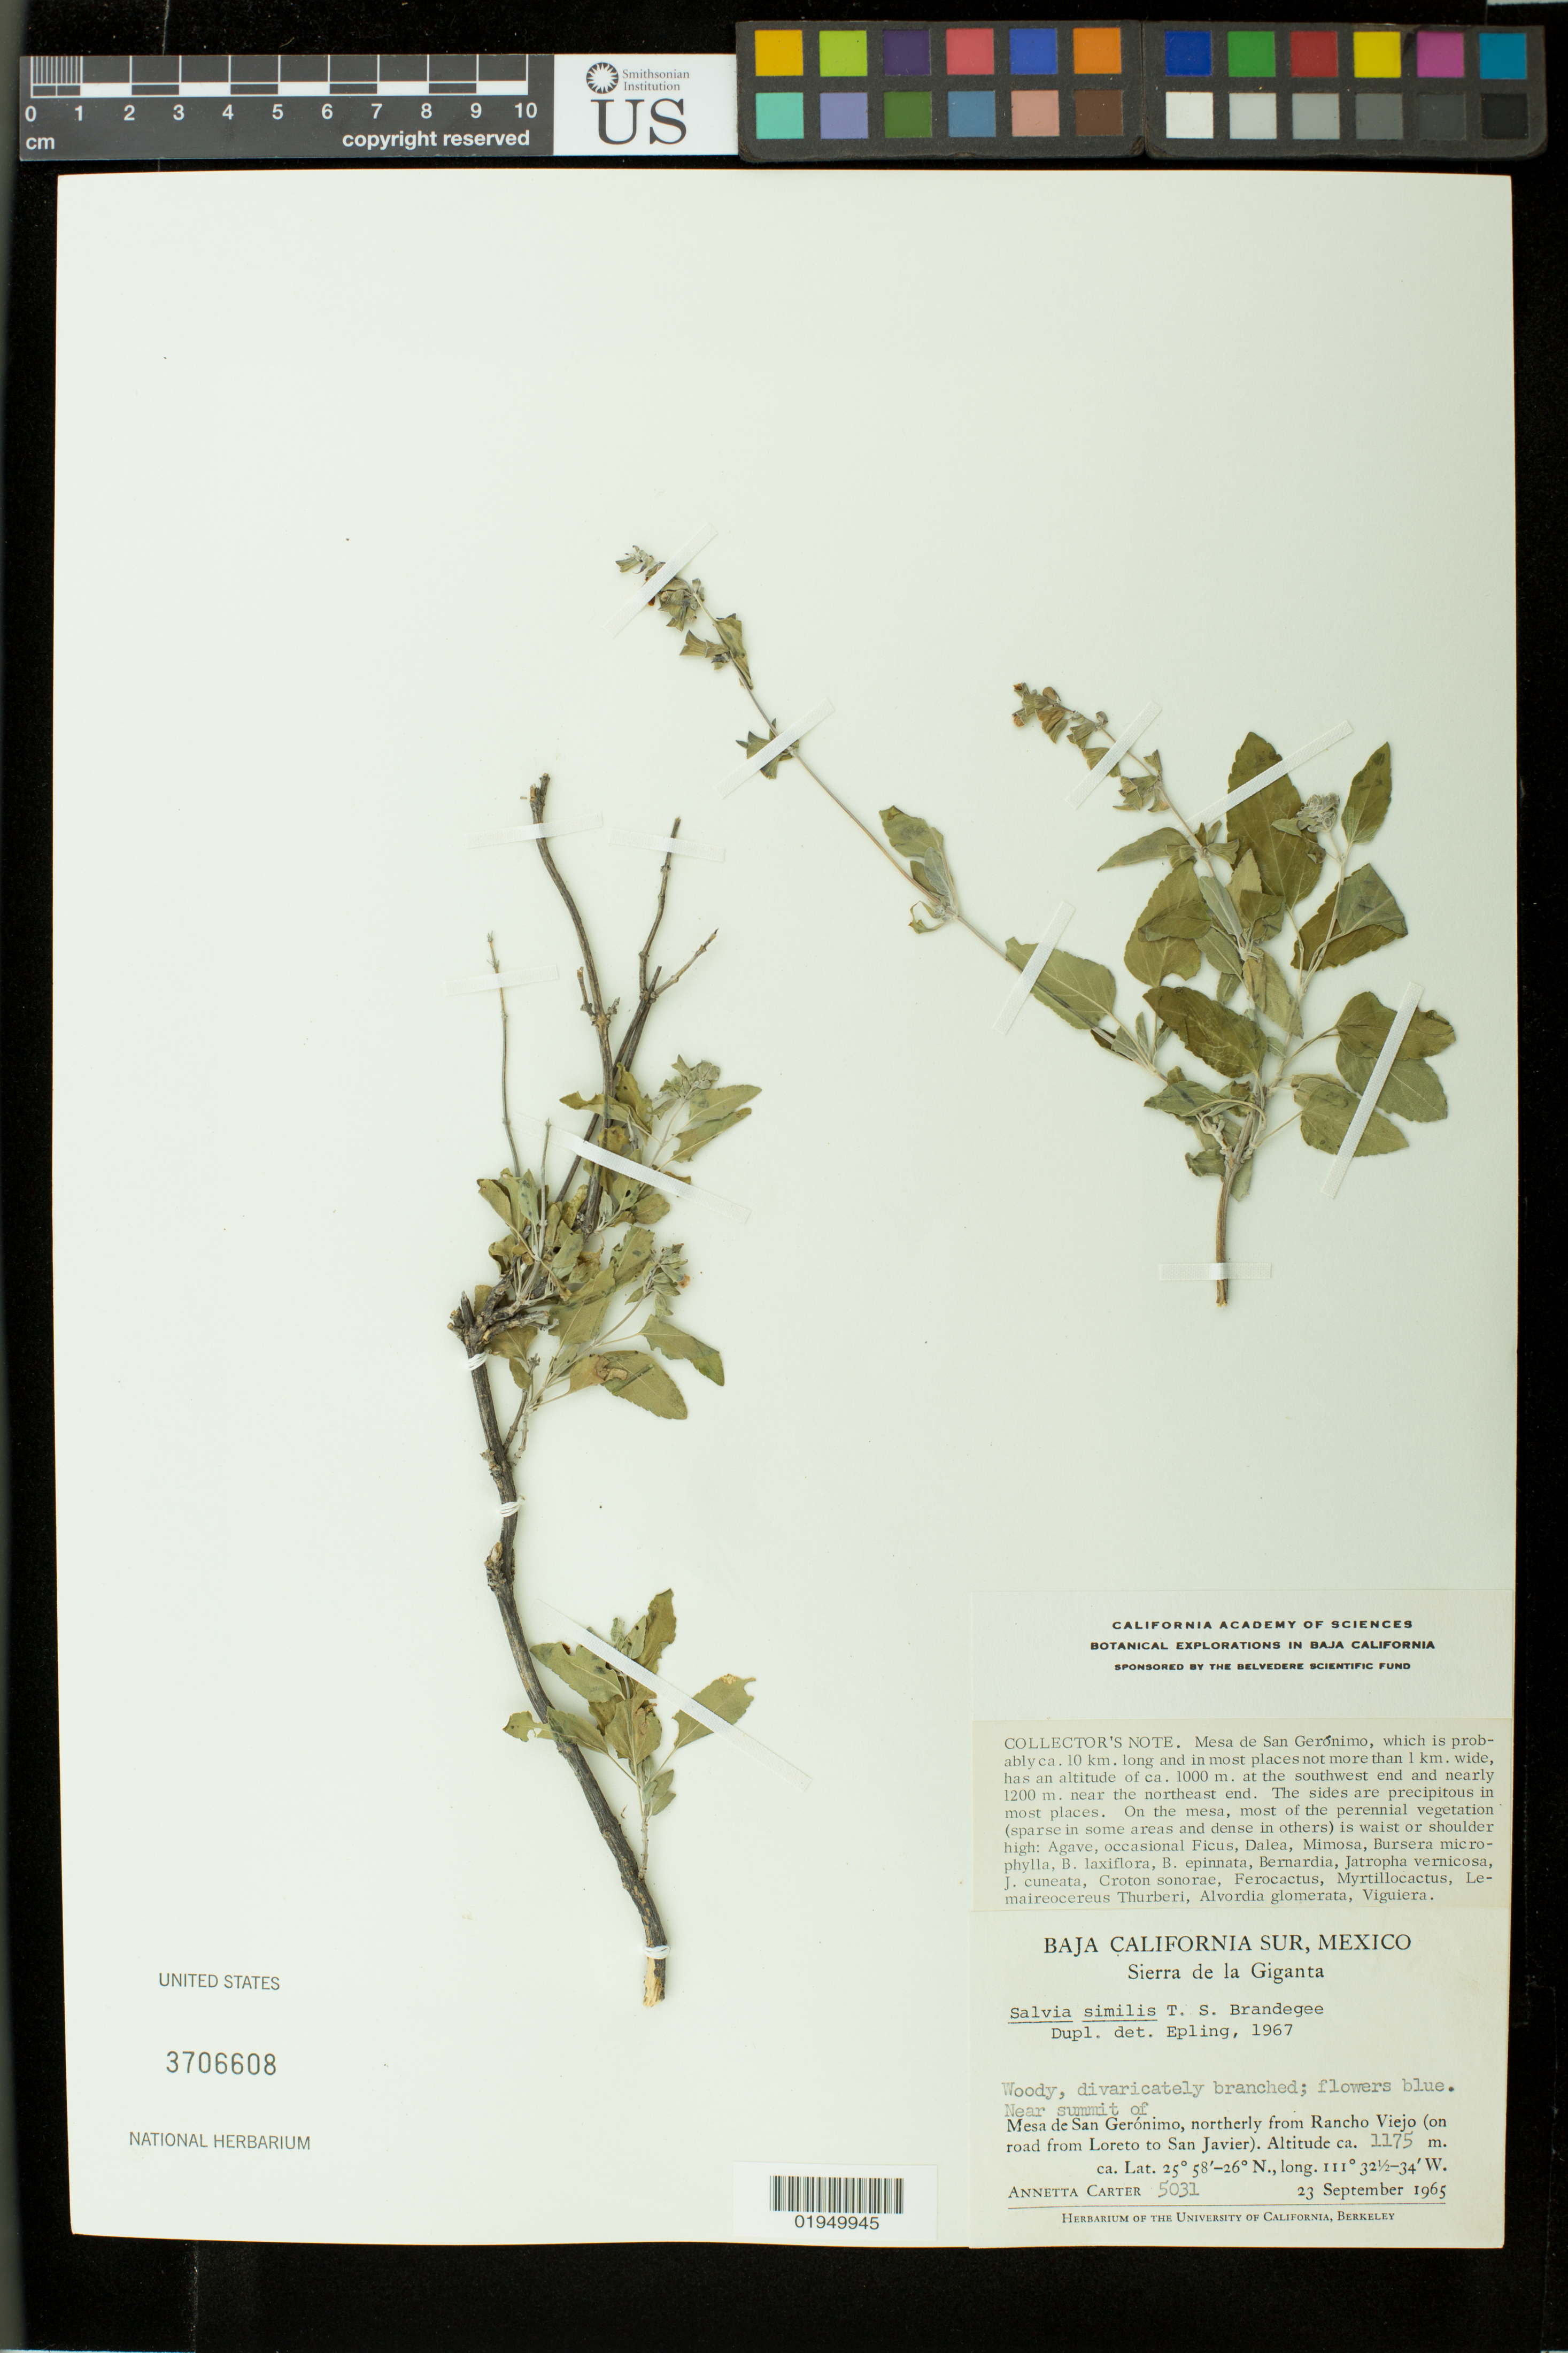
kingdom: Plantae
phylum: Tracheophyta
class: Magnoliopsida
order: Lamiales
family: Lamiaceae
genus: Salvia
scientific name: Salvia similis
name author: Brandegee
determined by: Epling, C. C.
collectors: A. Carter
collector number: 5031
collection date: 1965-09-23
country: Mexico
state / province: Baja California Sur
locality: Sierra de la Giganta. Near summit of Mesa de San Geronimo, northerly from Rancho Viejo (on road from Loreto to San Javier).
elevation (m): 1175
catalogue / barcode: US 3706608